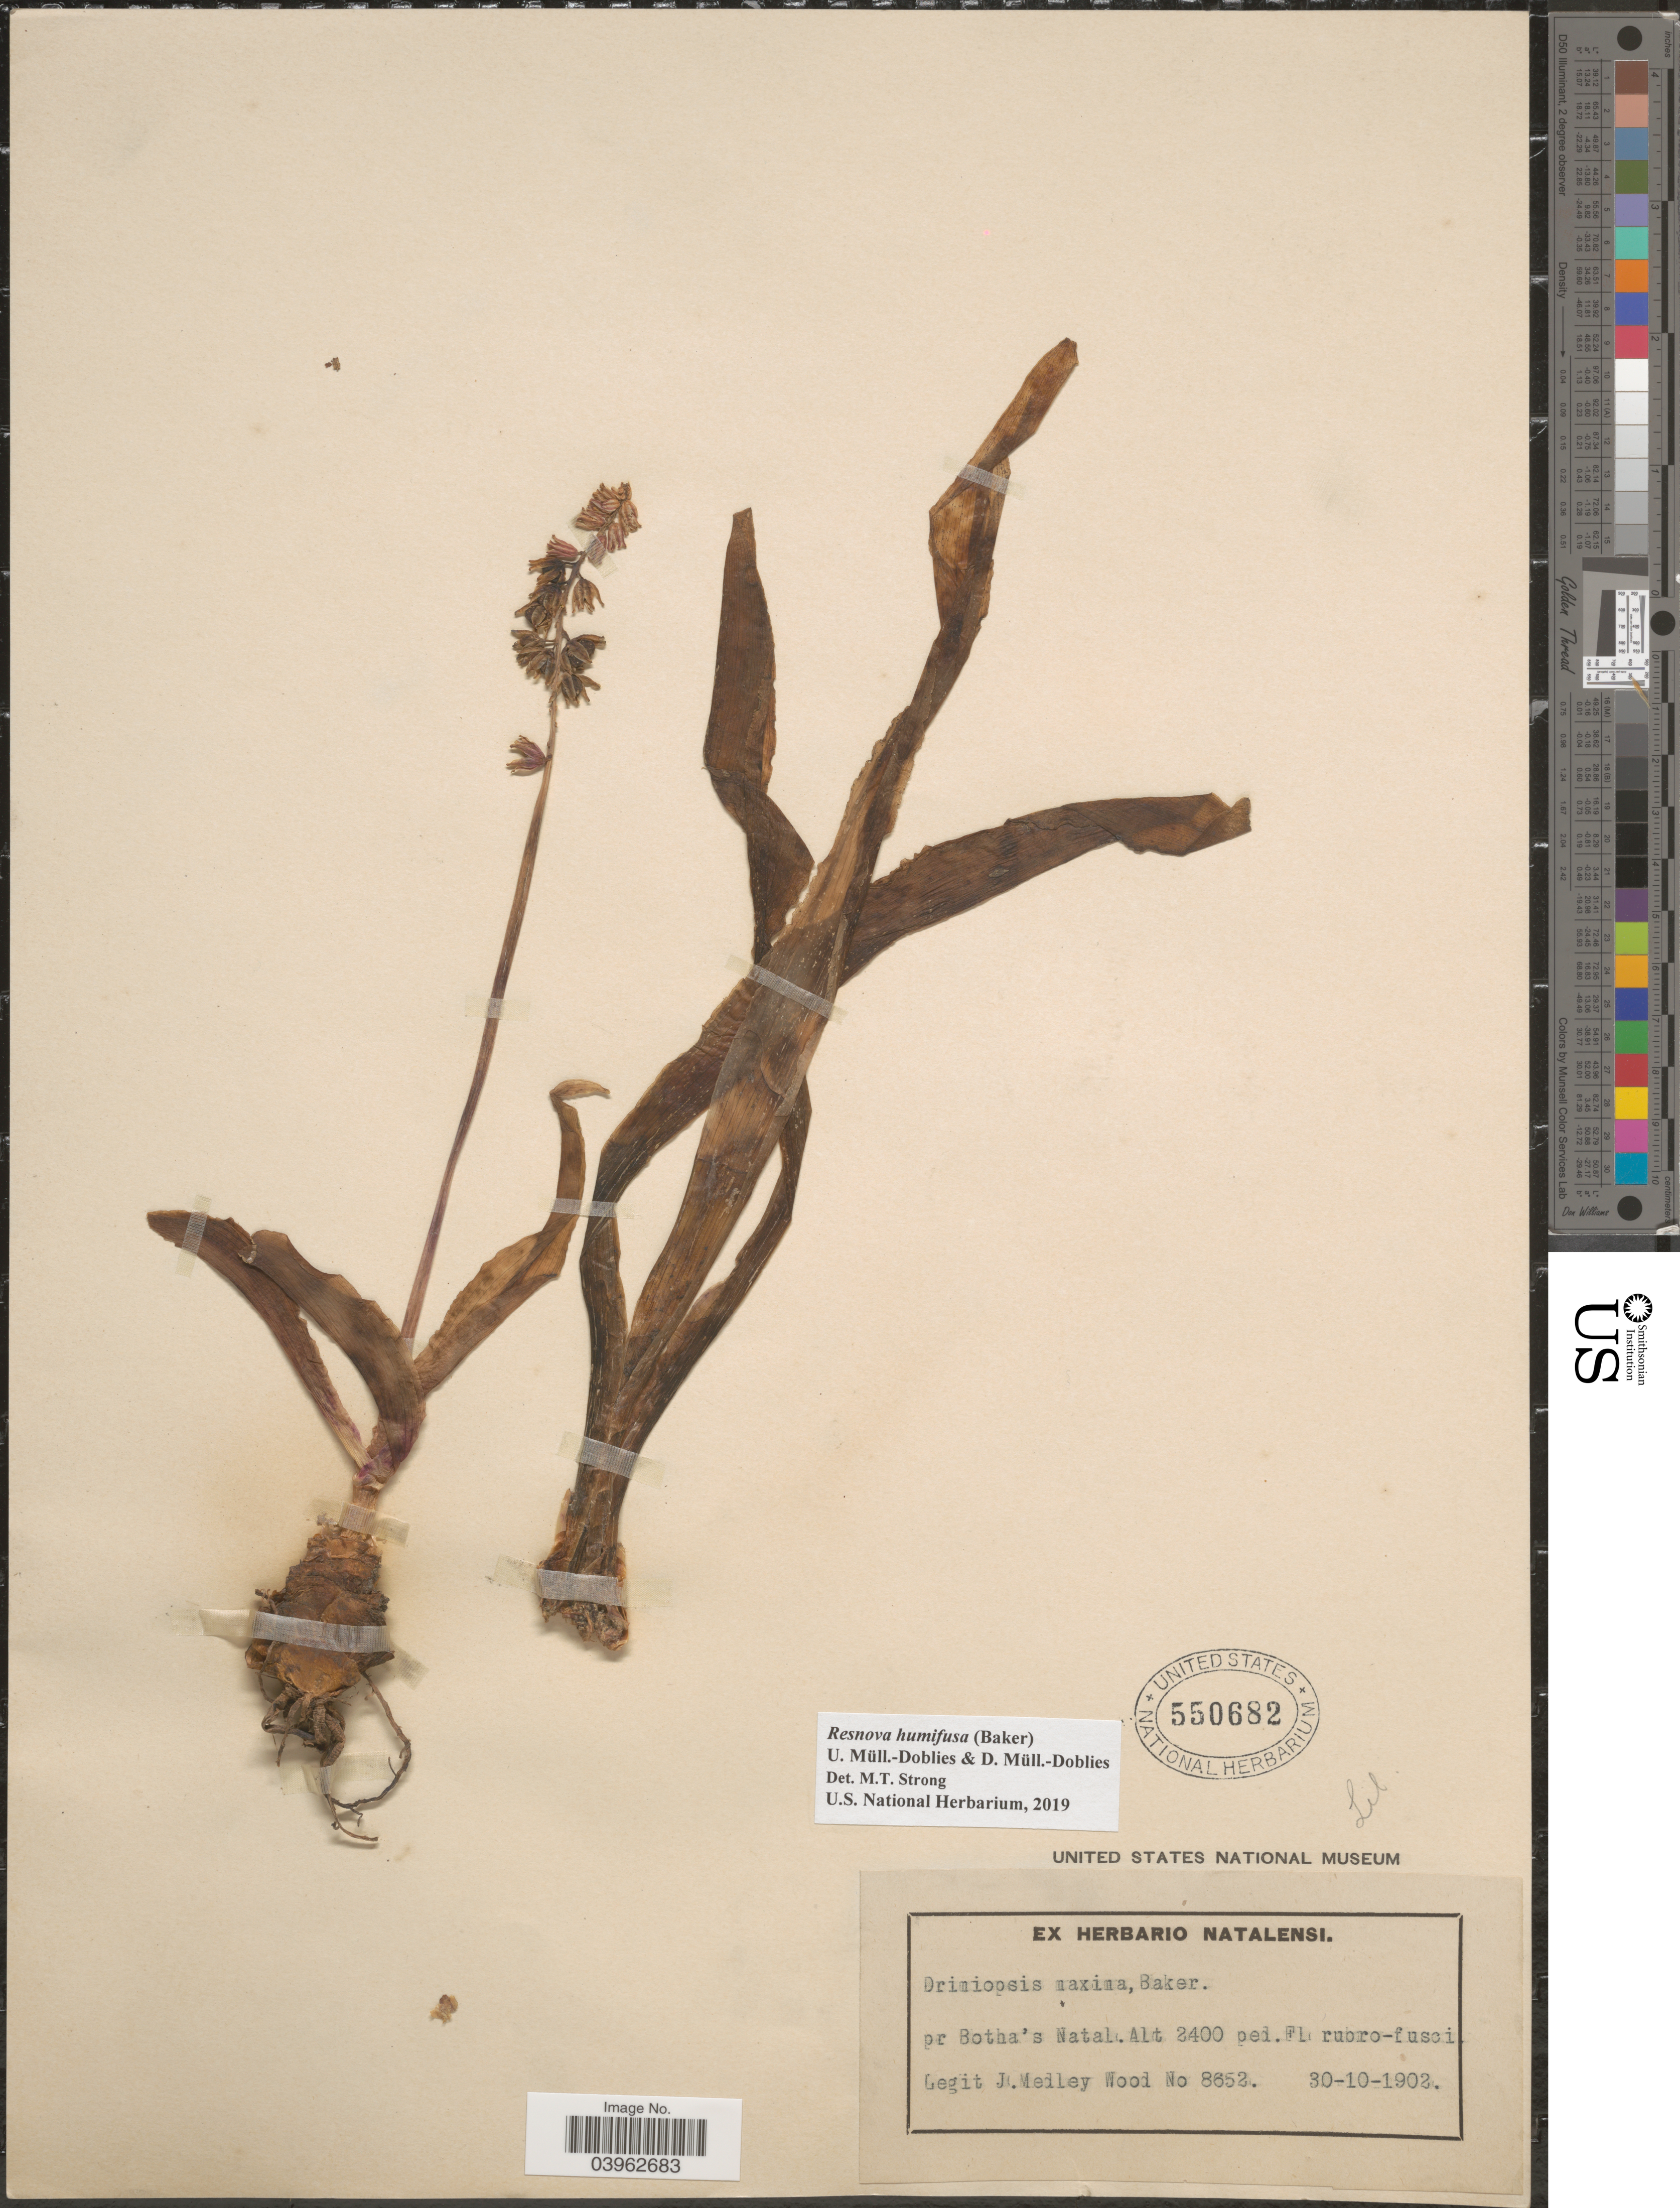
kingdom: Plantae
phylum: Tracheophyta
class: Liliopsida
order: Asparagales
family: Asparagaceae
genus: Resnova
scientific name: Resnova humifusa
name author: (Baker) U.Müll.-Doblies & D. Müll.-Doblies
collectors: J. Medley Wood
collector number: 8652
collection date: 1902-10-30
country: South Africa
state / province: KwaZulu-Natal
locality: Pr Botha's Natal.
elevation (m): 732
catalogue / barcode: US 550682